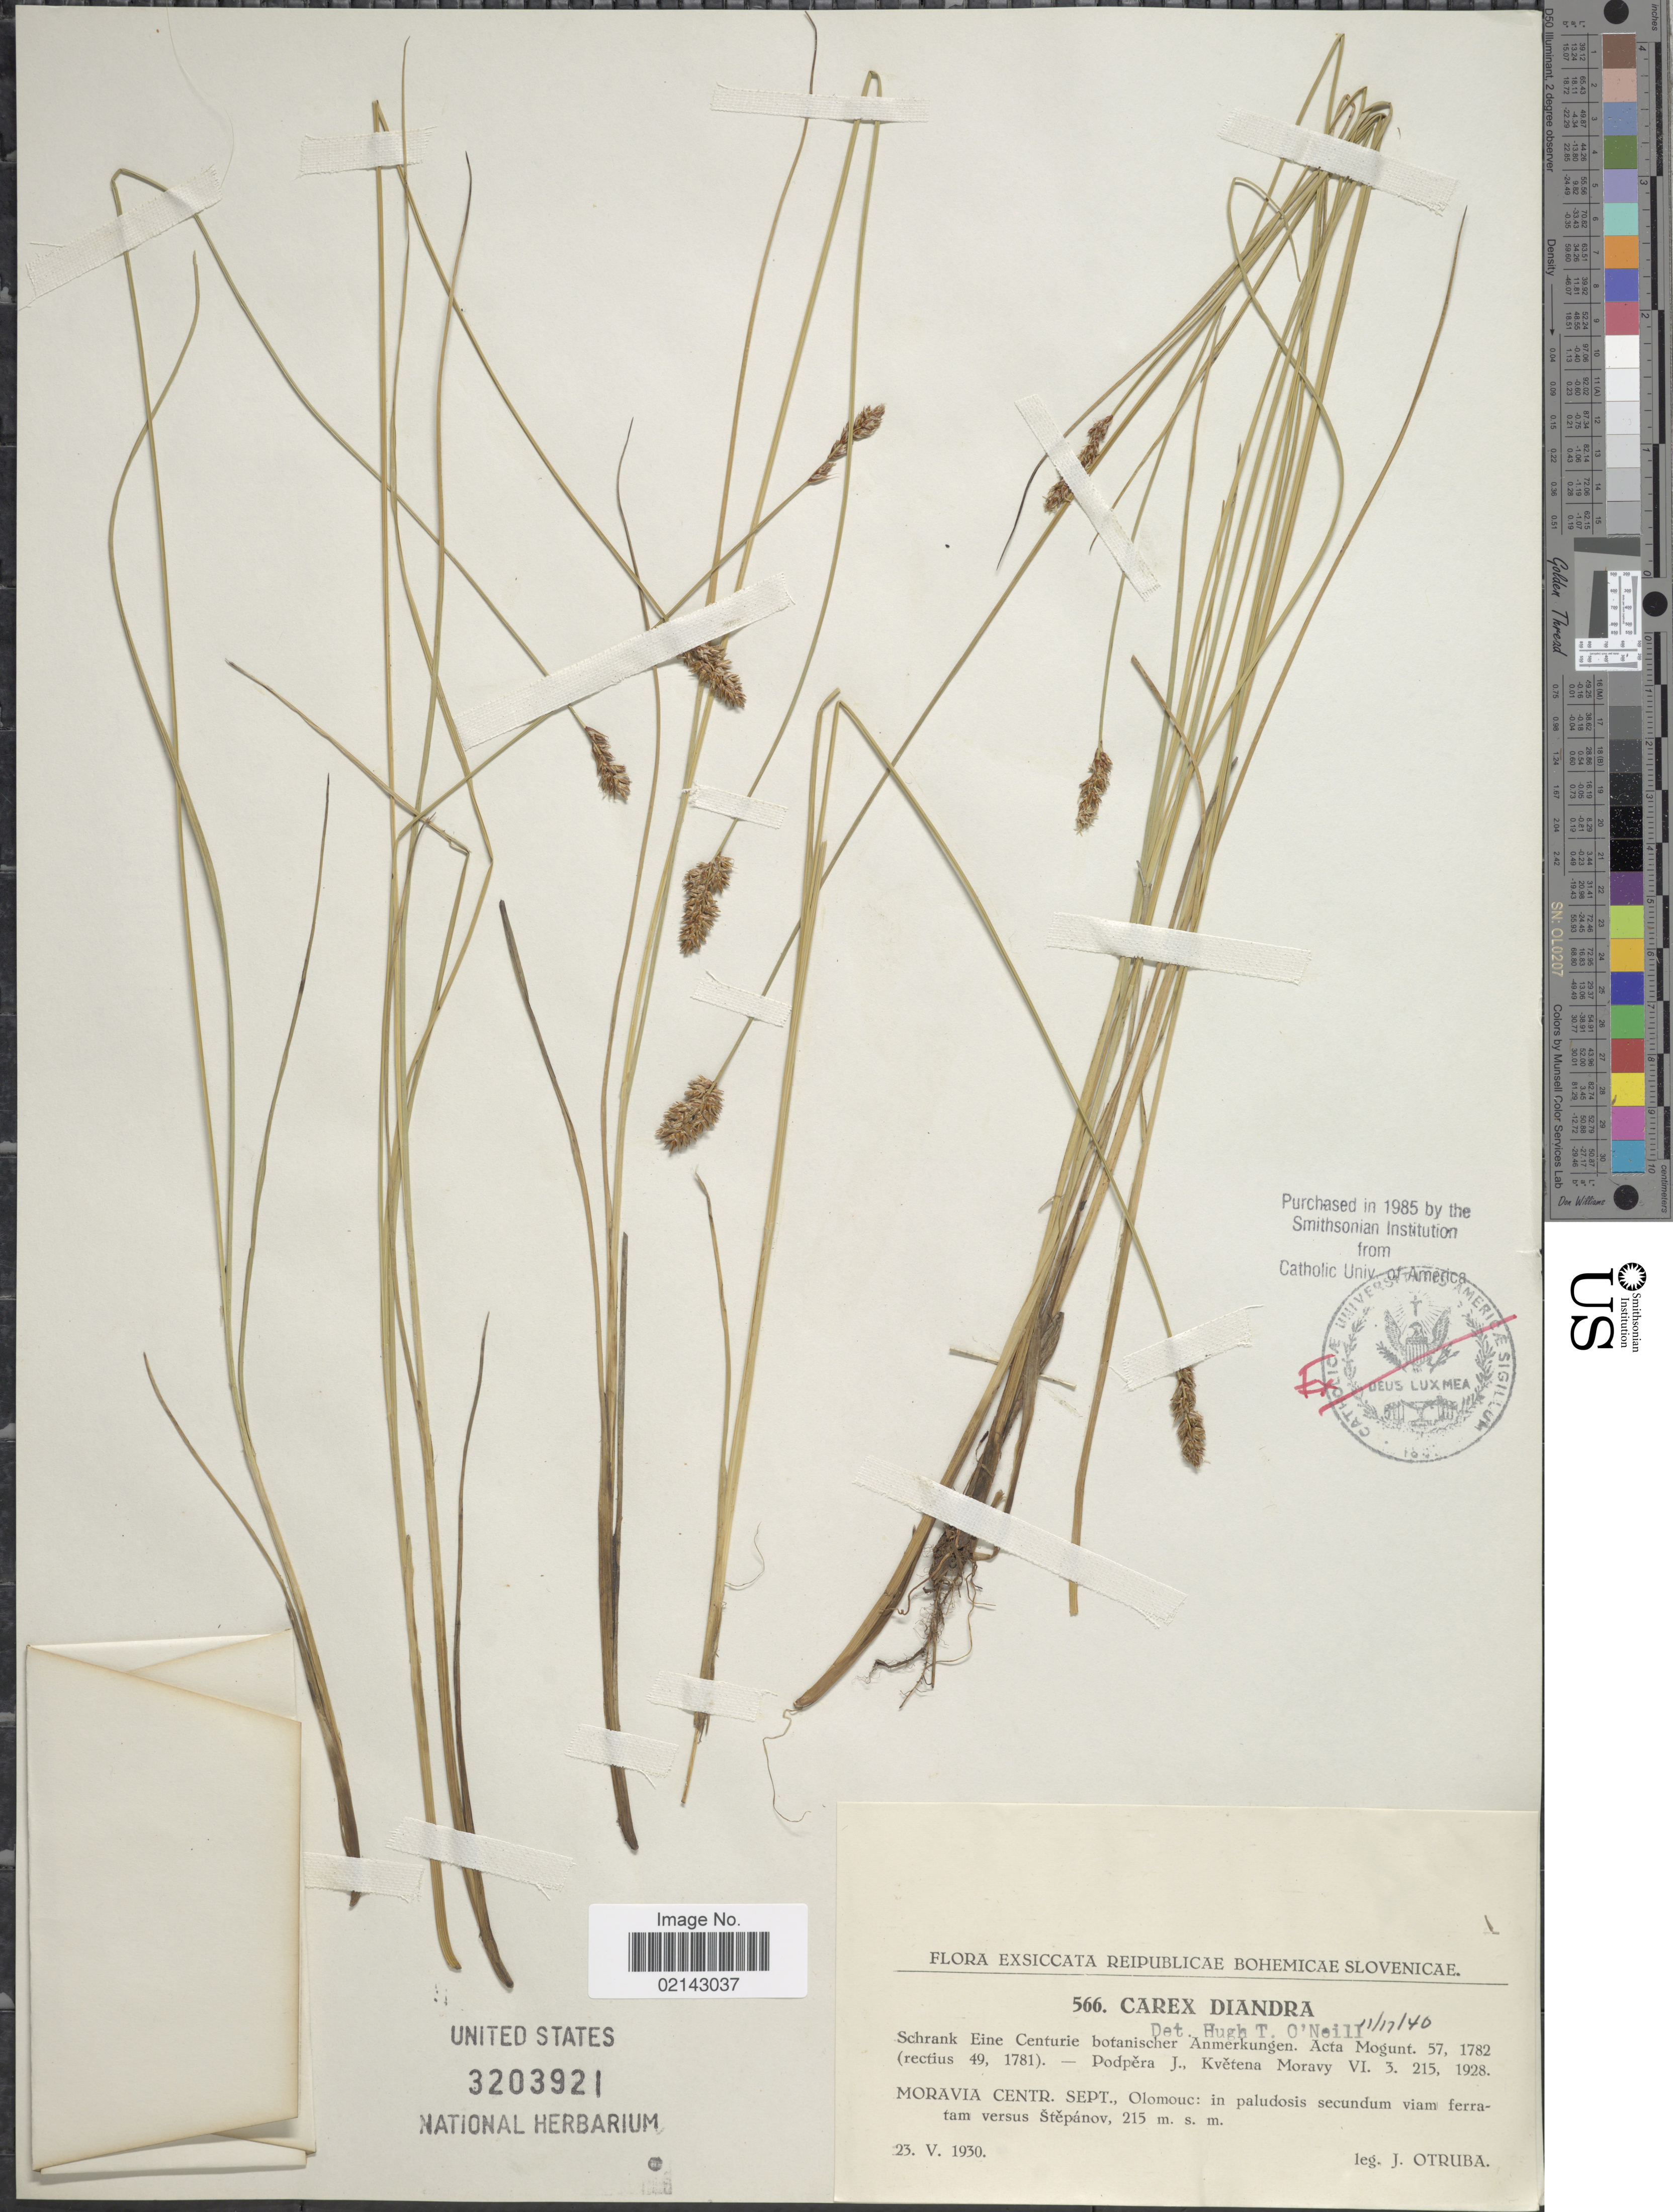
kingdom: Plantae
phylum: Tracheophyta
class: Liliopsida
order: Poales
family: Cyperaceae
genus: Carex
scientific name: Carex diandra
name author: Schrank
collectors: J. Otruba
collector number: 566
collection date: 1930-05-23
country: Czechia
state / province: Olomouc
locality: Reipublicae Bohemicae Slovenicae. Moravia Centr. Sept., Olomouc: in paludosis secundum viam ferratam versus Stepanov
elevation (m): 215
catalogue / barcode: US 3203921